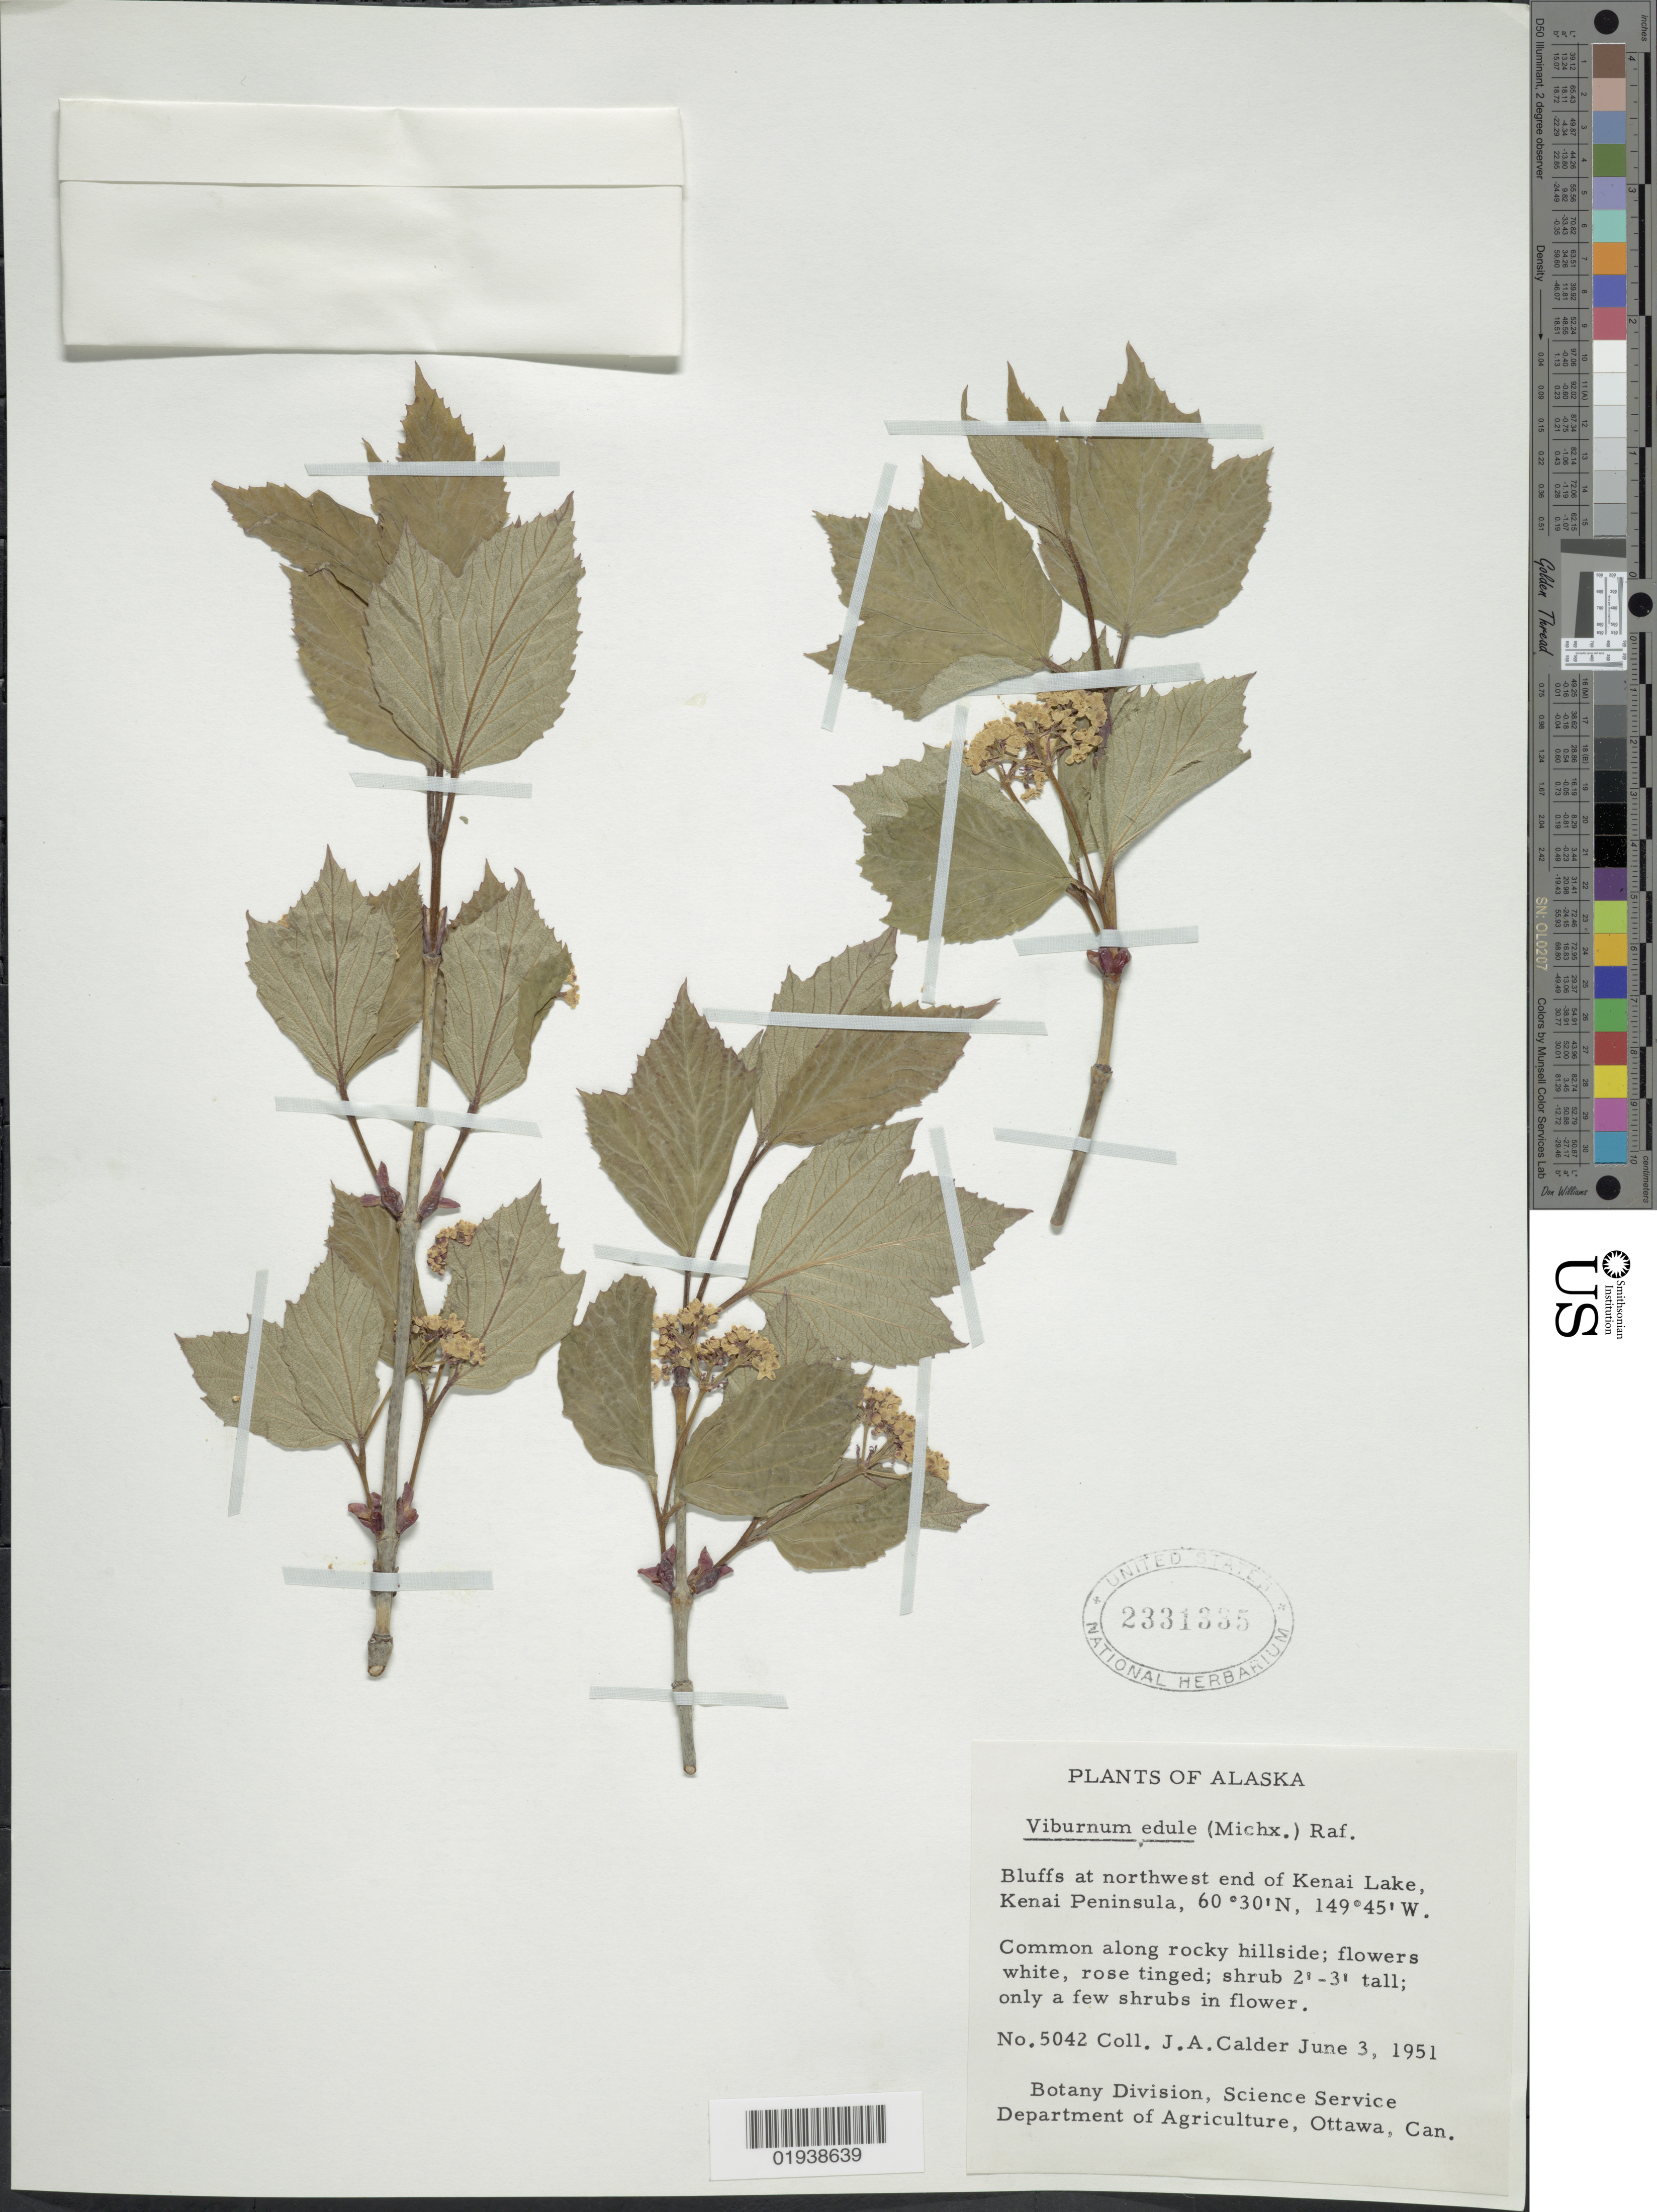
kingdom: Plantae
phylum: Tracheophyta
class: Magnoliopsida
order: Dipsacales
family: Viburnaceae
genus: Viburnum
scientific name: Viburnum edule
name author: (Michx.) Raf.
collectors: J. A. Calder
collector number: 5042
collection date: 1951-06-03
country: United States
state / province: Alaska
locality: Bluffs at northwest end of Kenai Lake, Kenai Peninsula.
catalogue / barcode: US 2331335